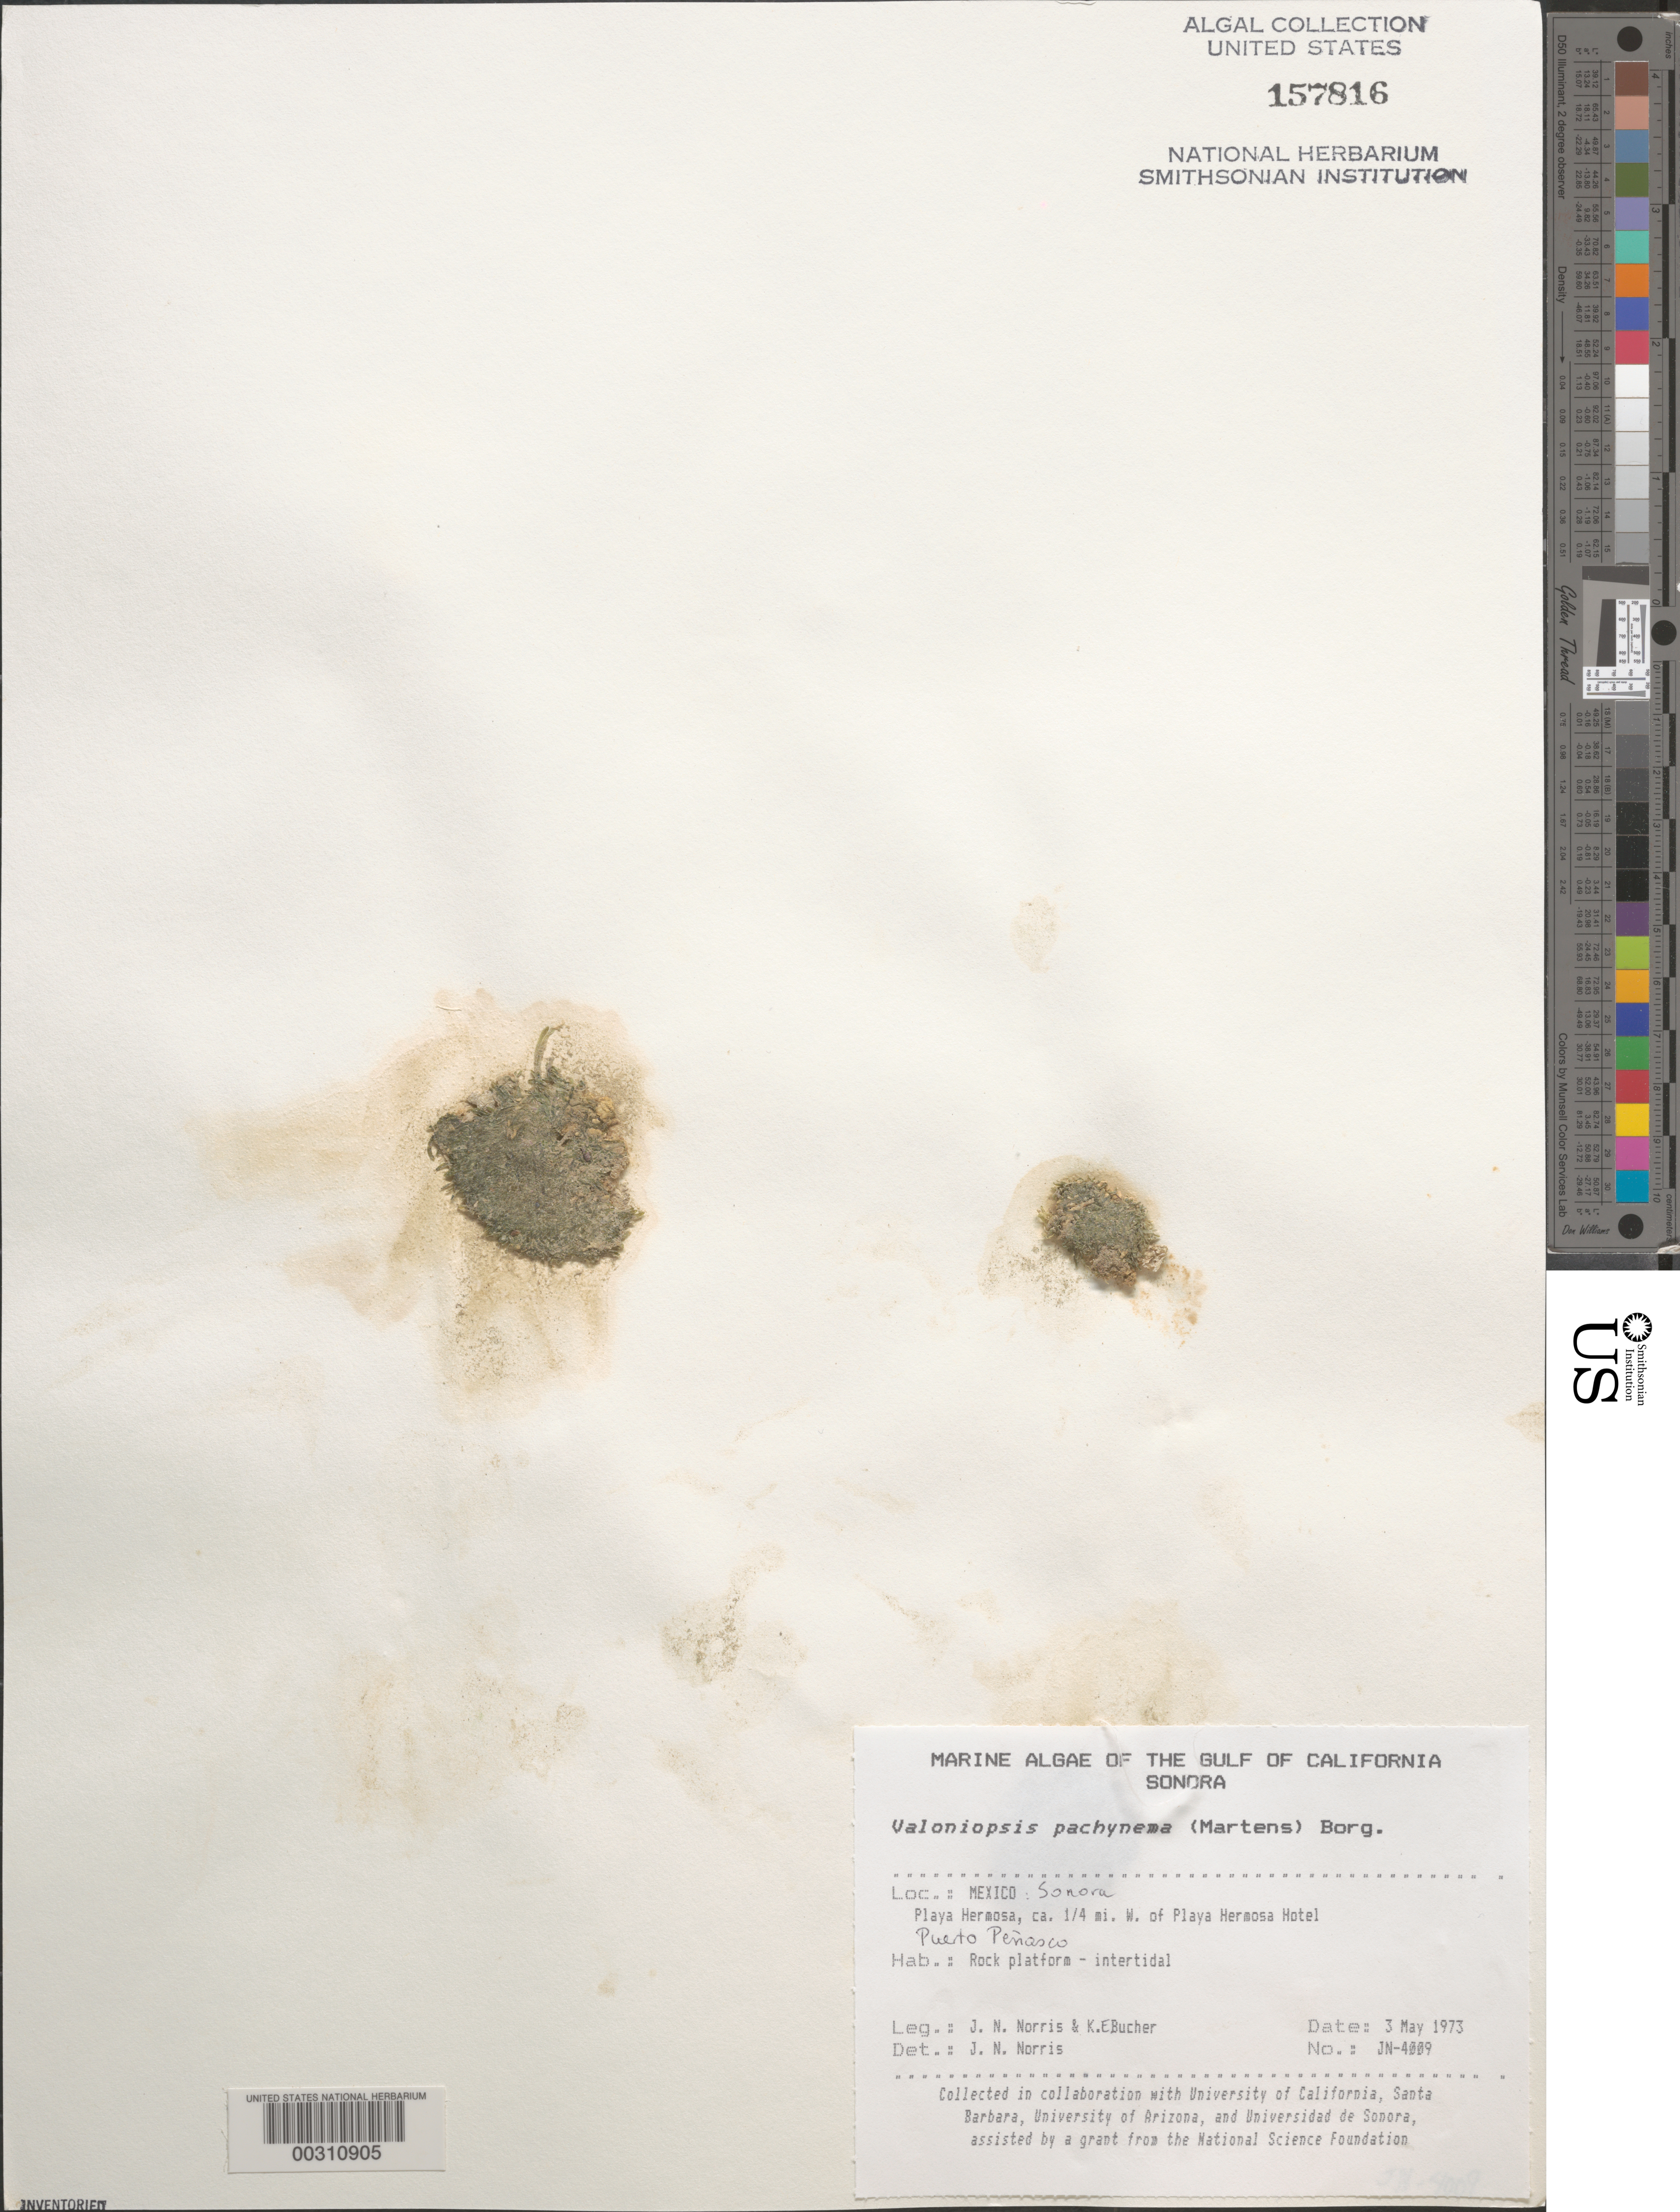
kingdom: Plantae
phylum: Chlorophyta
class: Ulvophyceae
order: Siphonocladales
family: Valoniaceae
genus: Valoniopsis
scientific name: Valoniopsis pachynema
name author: (G. Martens) Børgesen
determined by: Norris, James N.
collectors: J. N. Norris & K. E. Bucher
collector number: JN-4009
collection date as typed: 03 May 1973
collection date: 1973-05-03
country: Mexico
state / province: Sonora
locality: Playa Hermosa, Puerto Penasco, ca. 0.25 mile west of Playa Hermosa Hotel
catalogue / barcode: US 157816